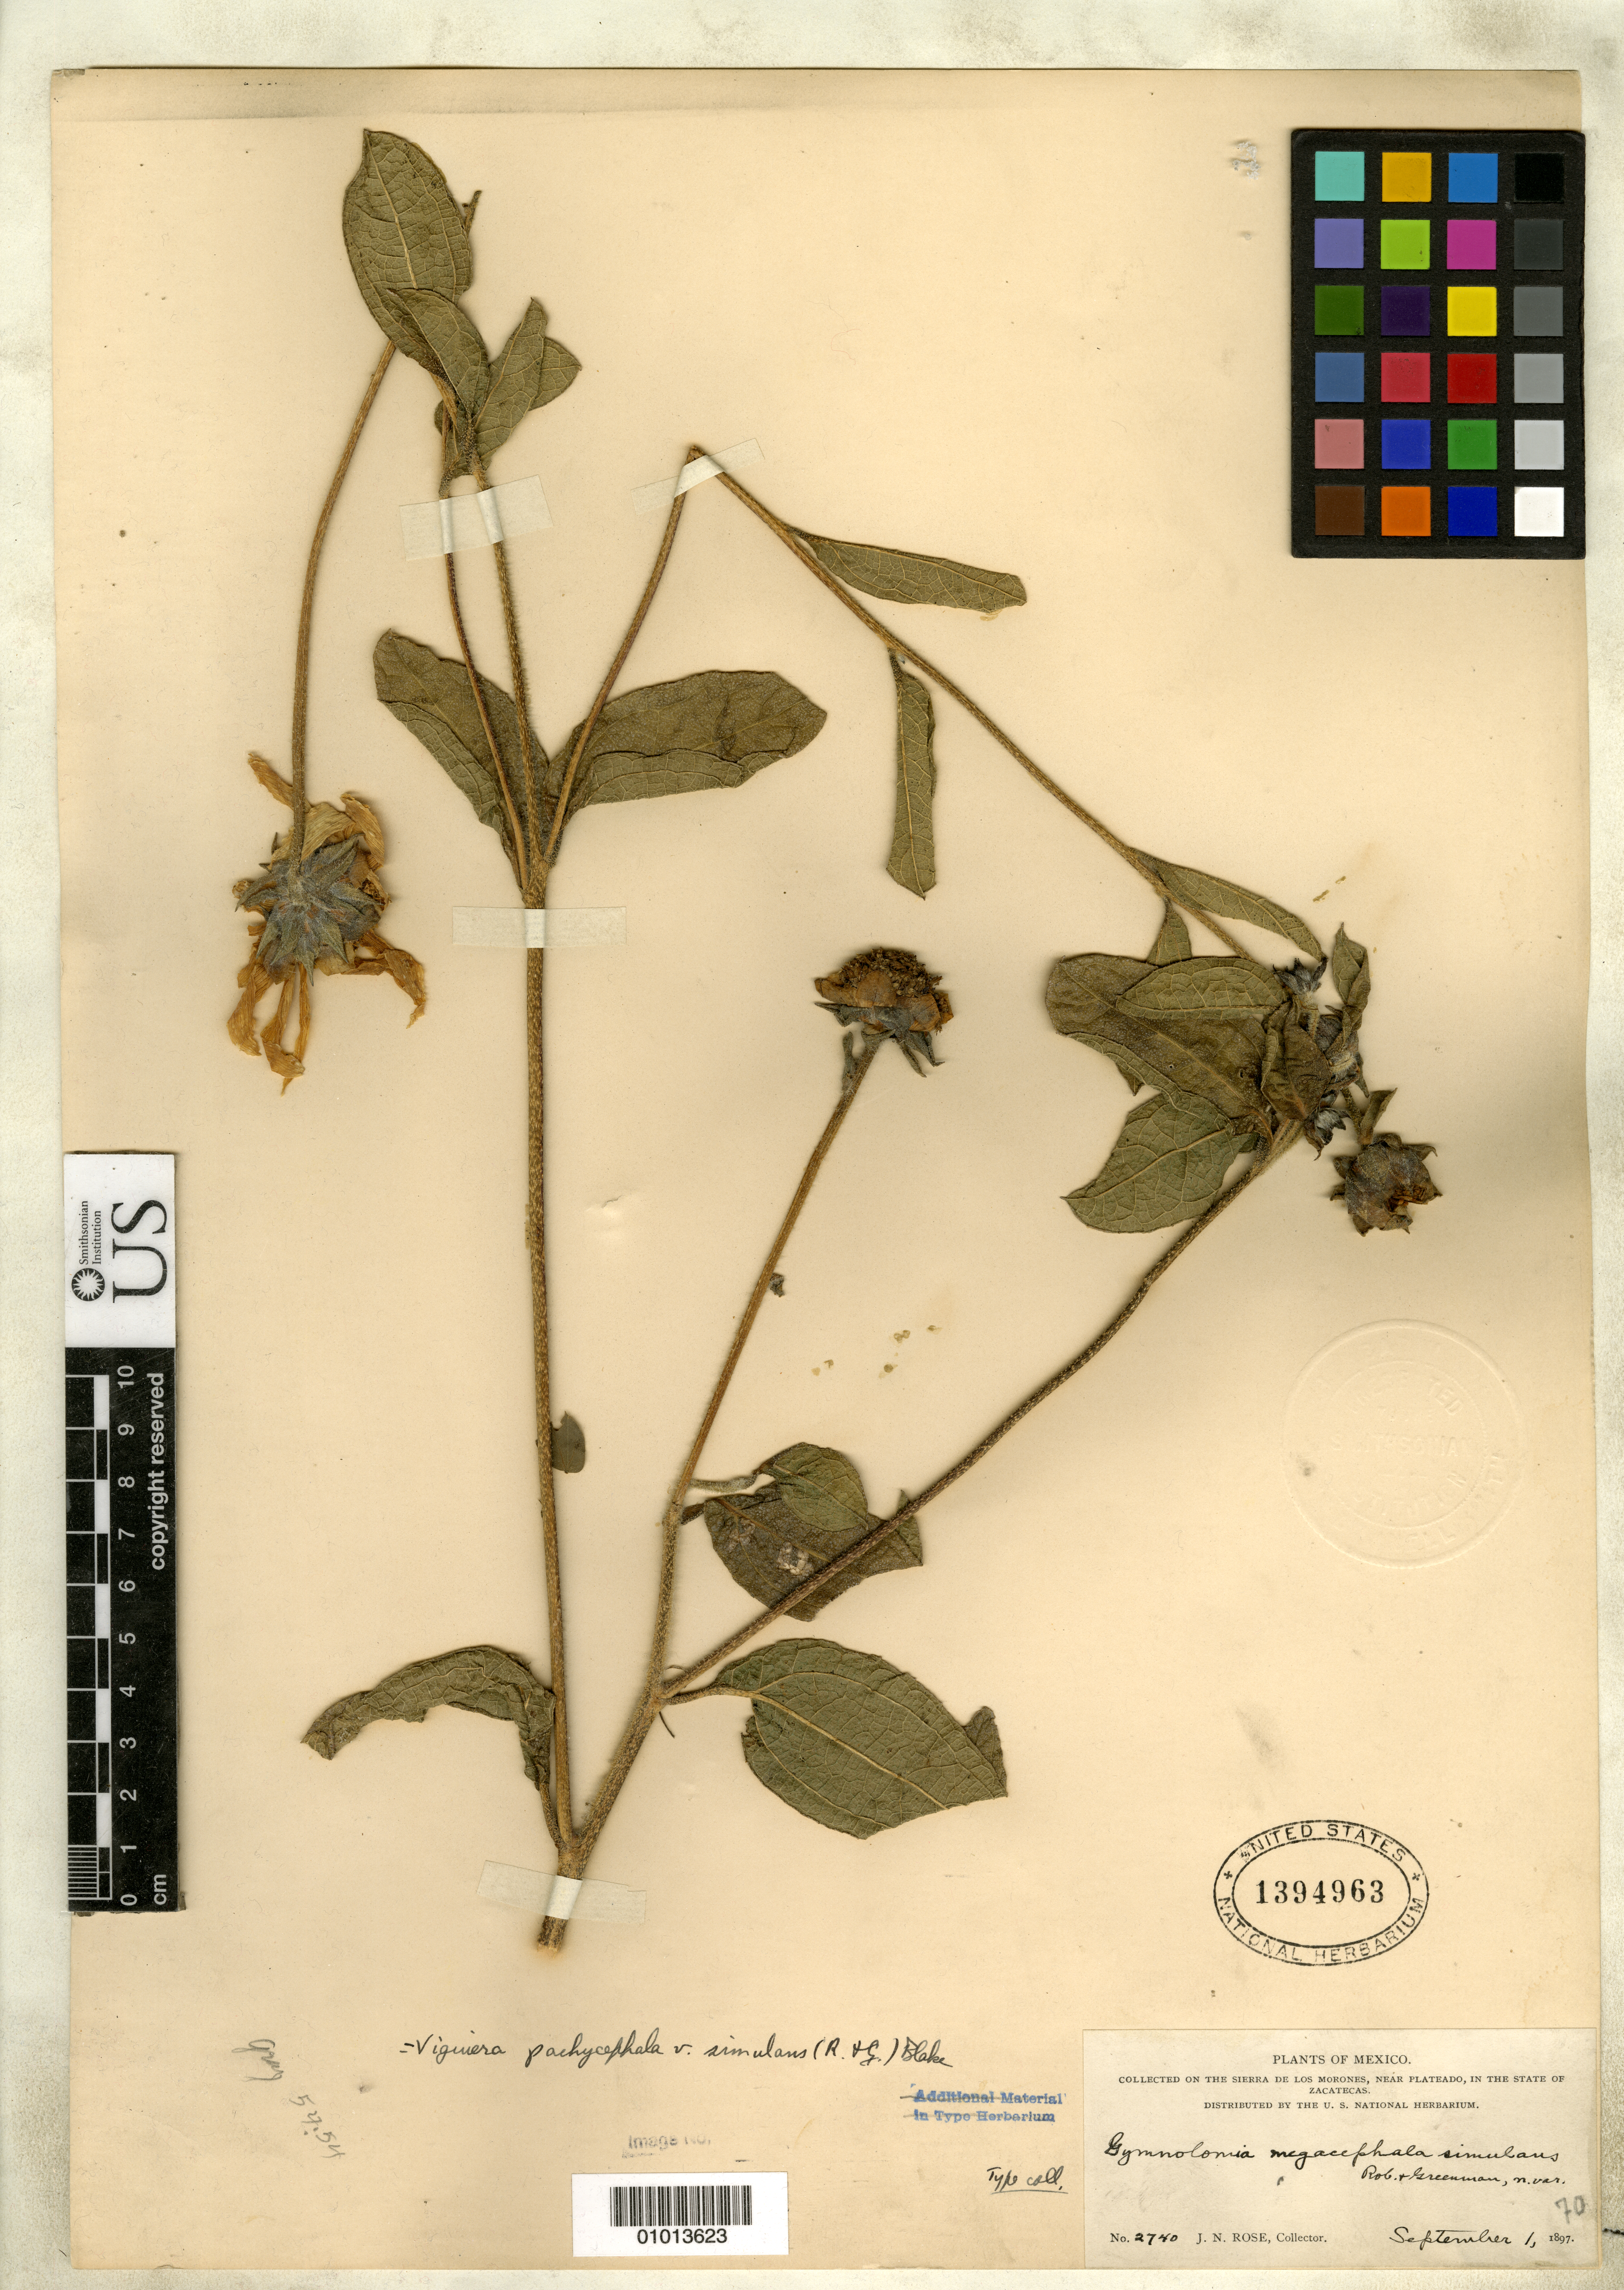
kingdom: Plantae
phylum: Tracheophyta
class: Magnoliopsida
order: Asterales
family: Asteraceae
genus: Gymnolomia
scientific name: Gymnolomia megacephala var. simulans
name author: B.L. Rob. & Greenm.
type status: Isotype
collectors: J. N. Rose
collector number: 2740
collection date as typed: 01 Sep 1897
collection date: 1897-09-01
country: Mexico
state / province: Zacatecas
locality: Sierra de los Morones, near Plateado.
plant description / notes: Specimen ex from John Donnell Smith herbarium.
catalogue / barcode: US 1394963